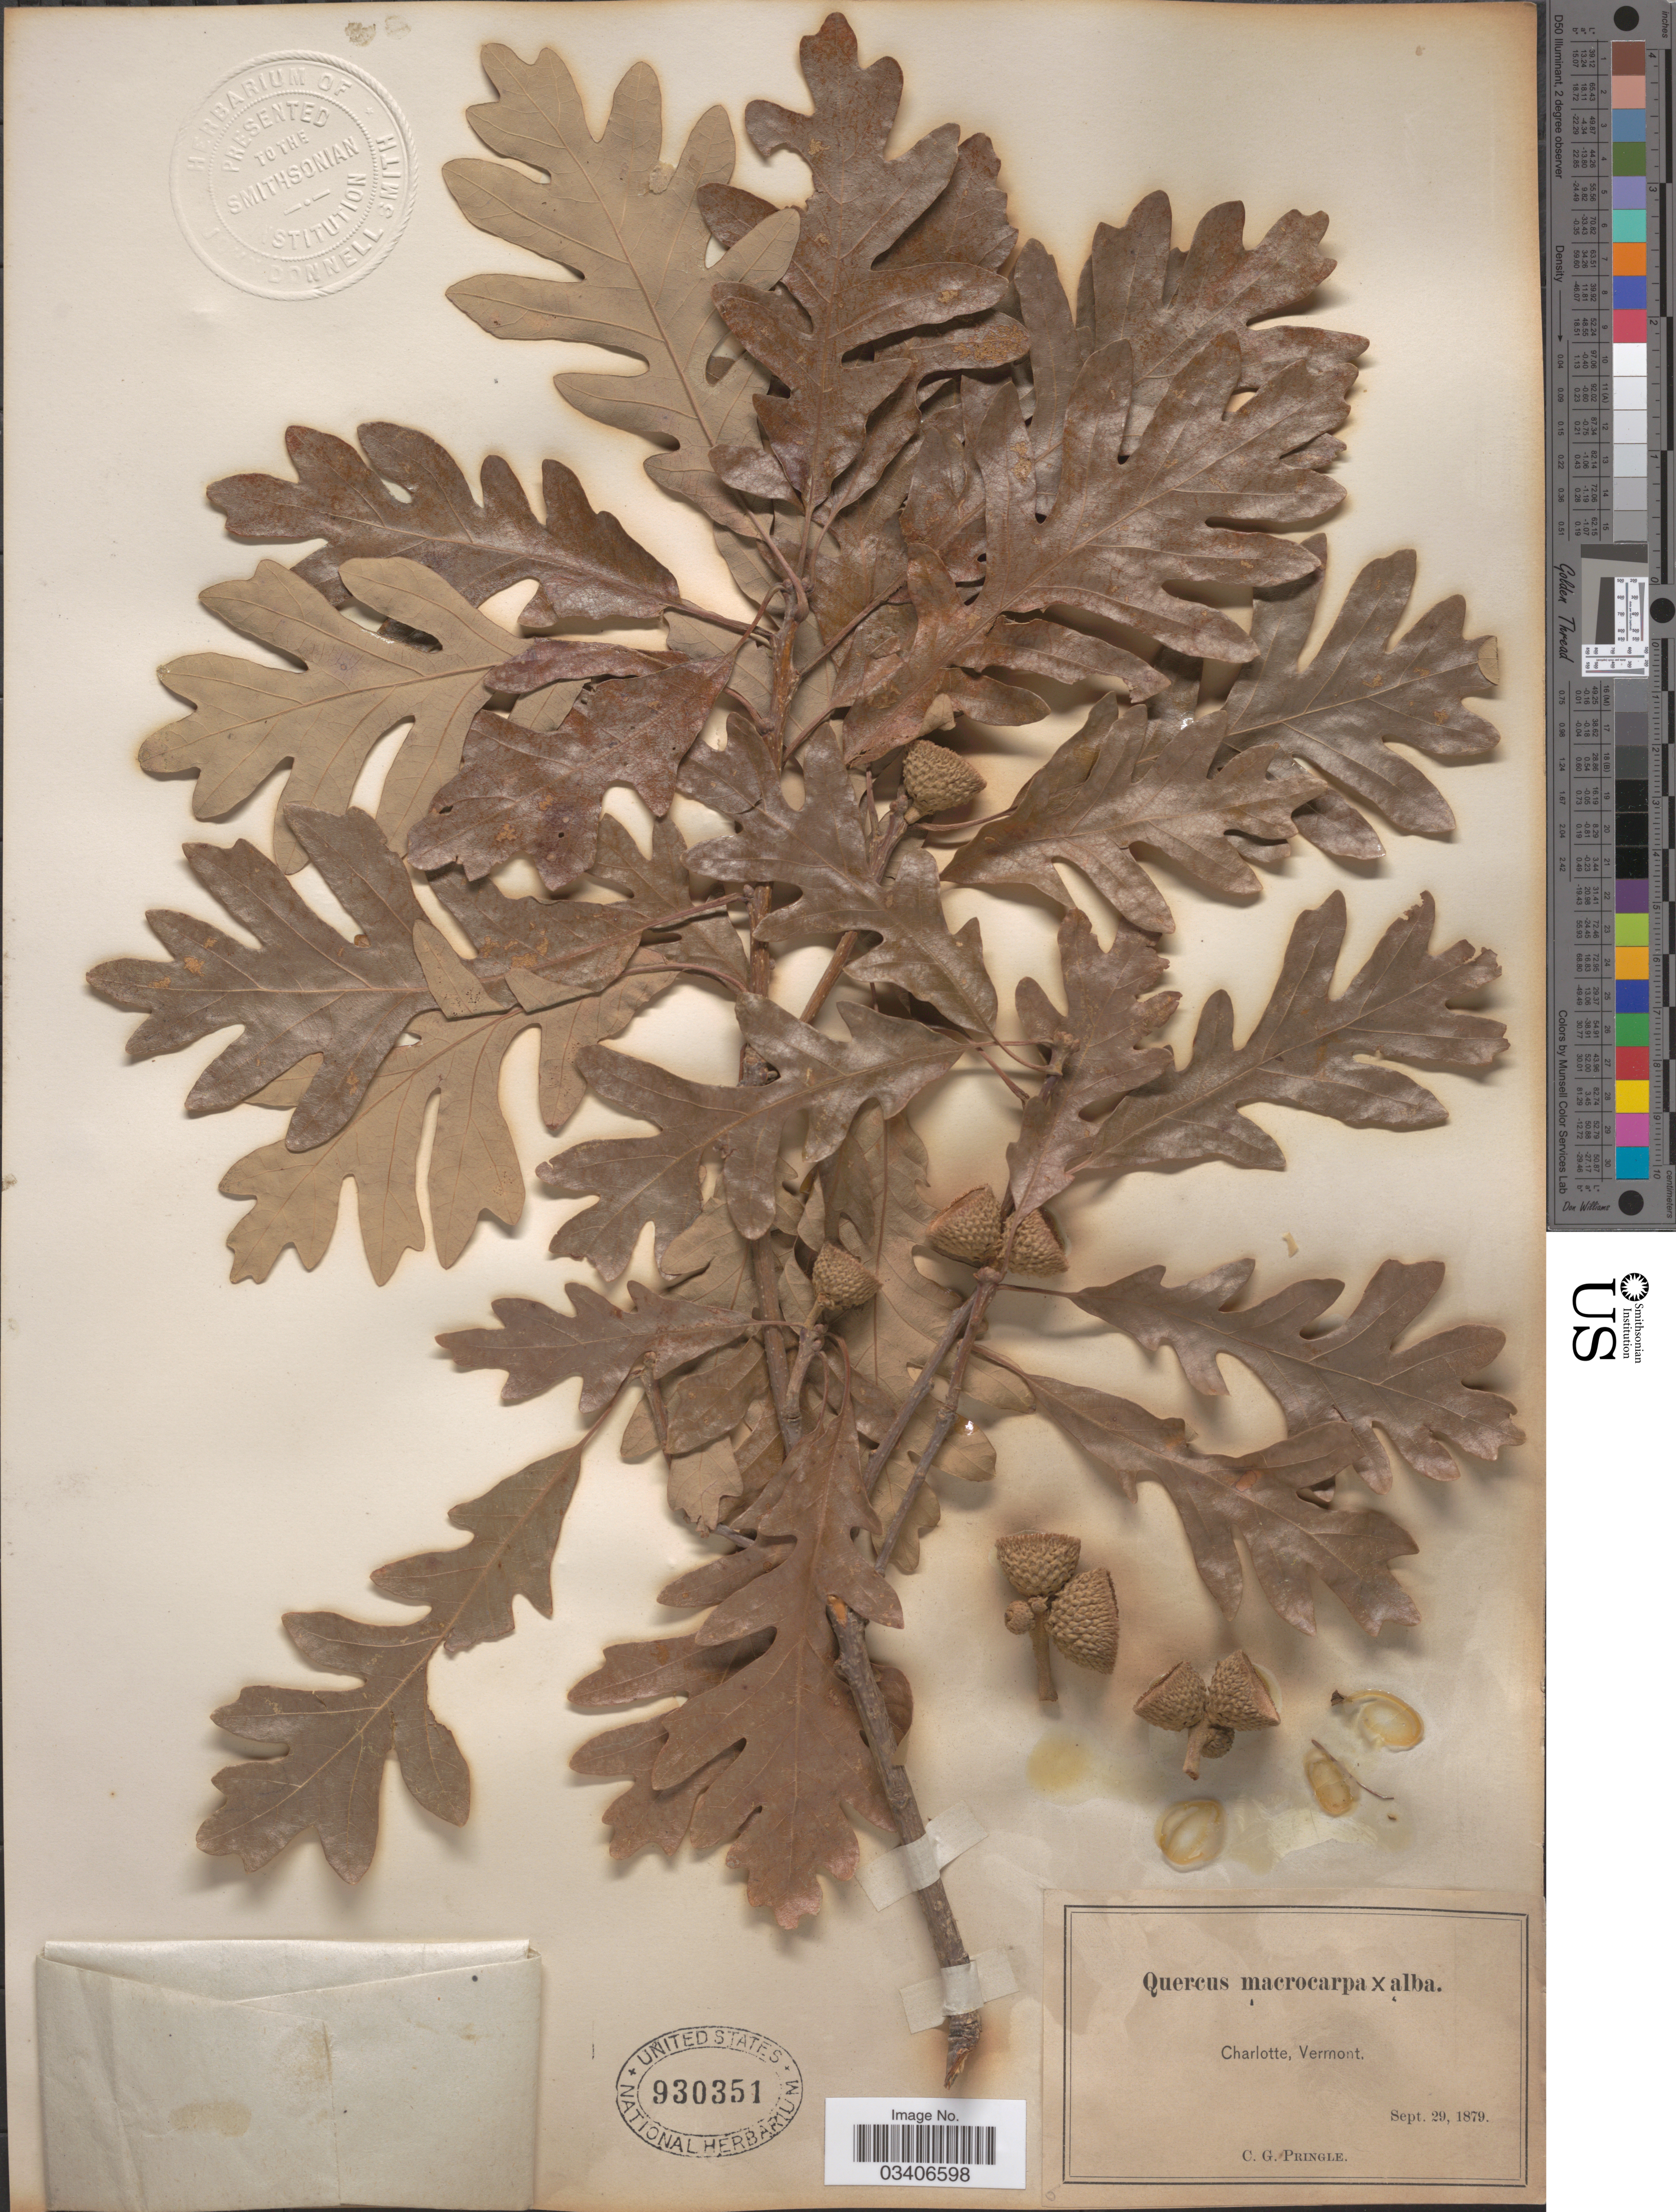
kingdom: Plantae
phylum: Tracheophyta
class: Magnoliopsida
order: Fagales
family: Fagaceae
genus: Quercus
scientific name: Quercus macrocarpa x Q. alba L.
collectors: C. G. Pringle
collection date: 1879-09-29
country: United States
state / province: Vermont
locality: Charlotte.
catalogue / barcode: US 930351